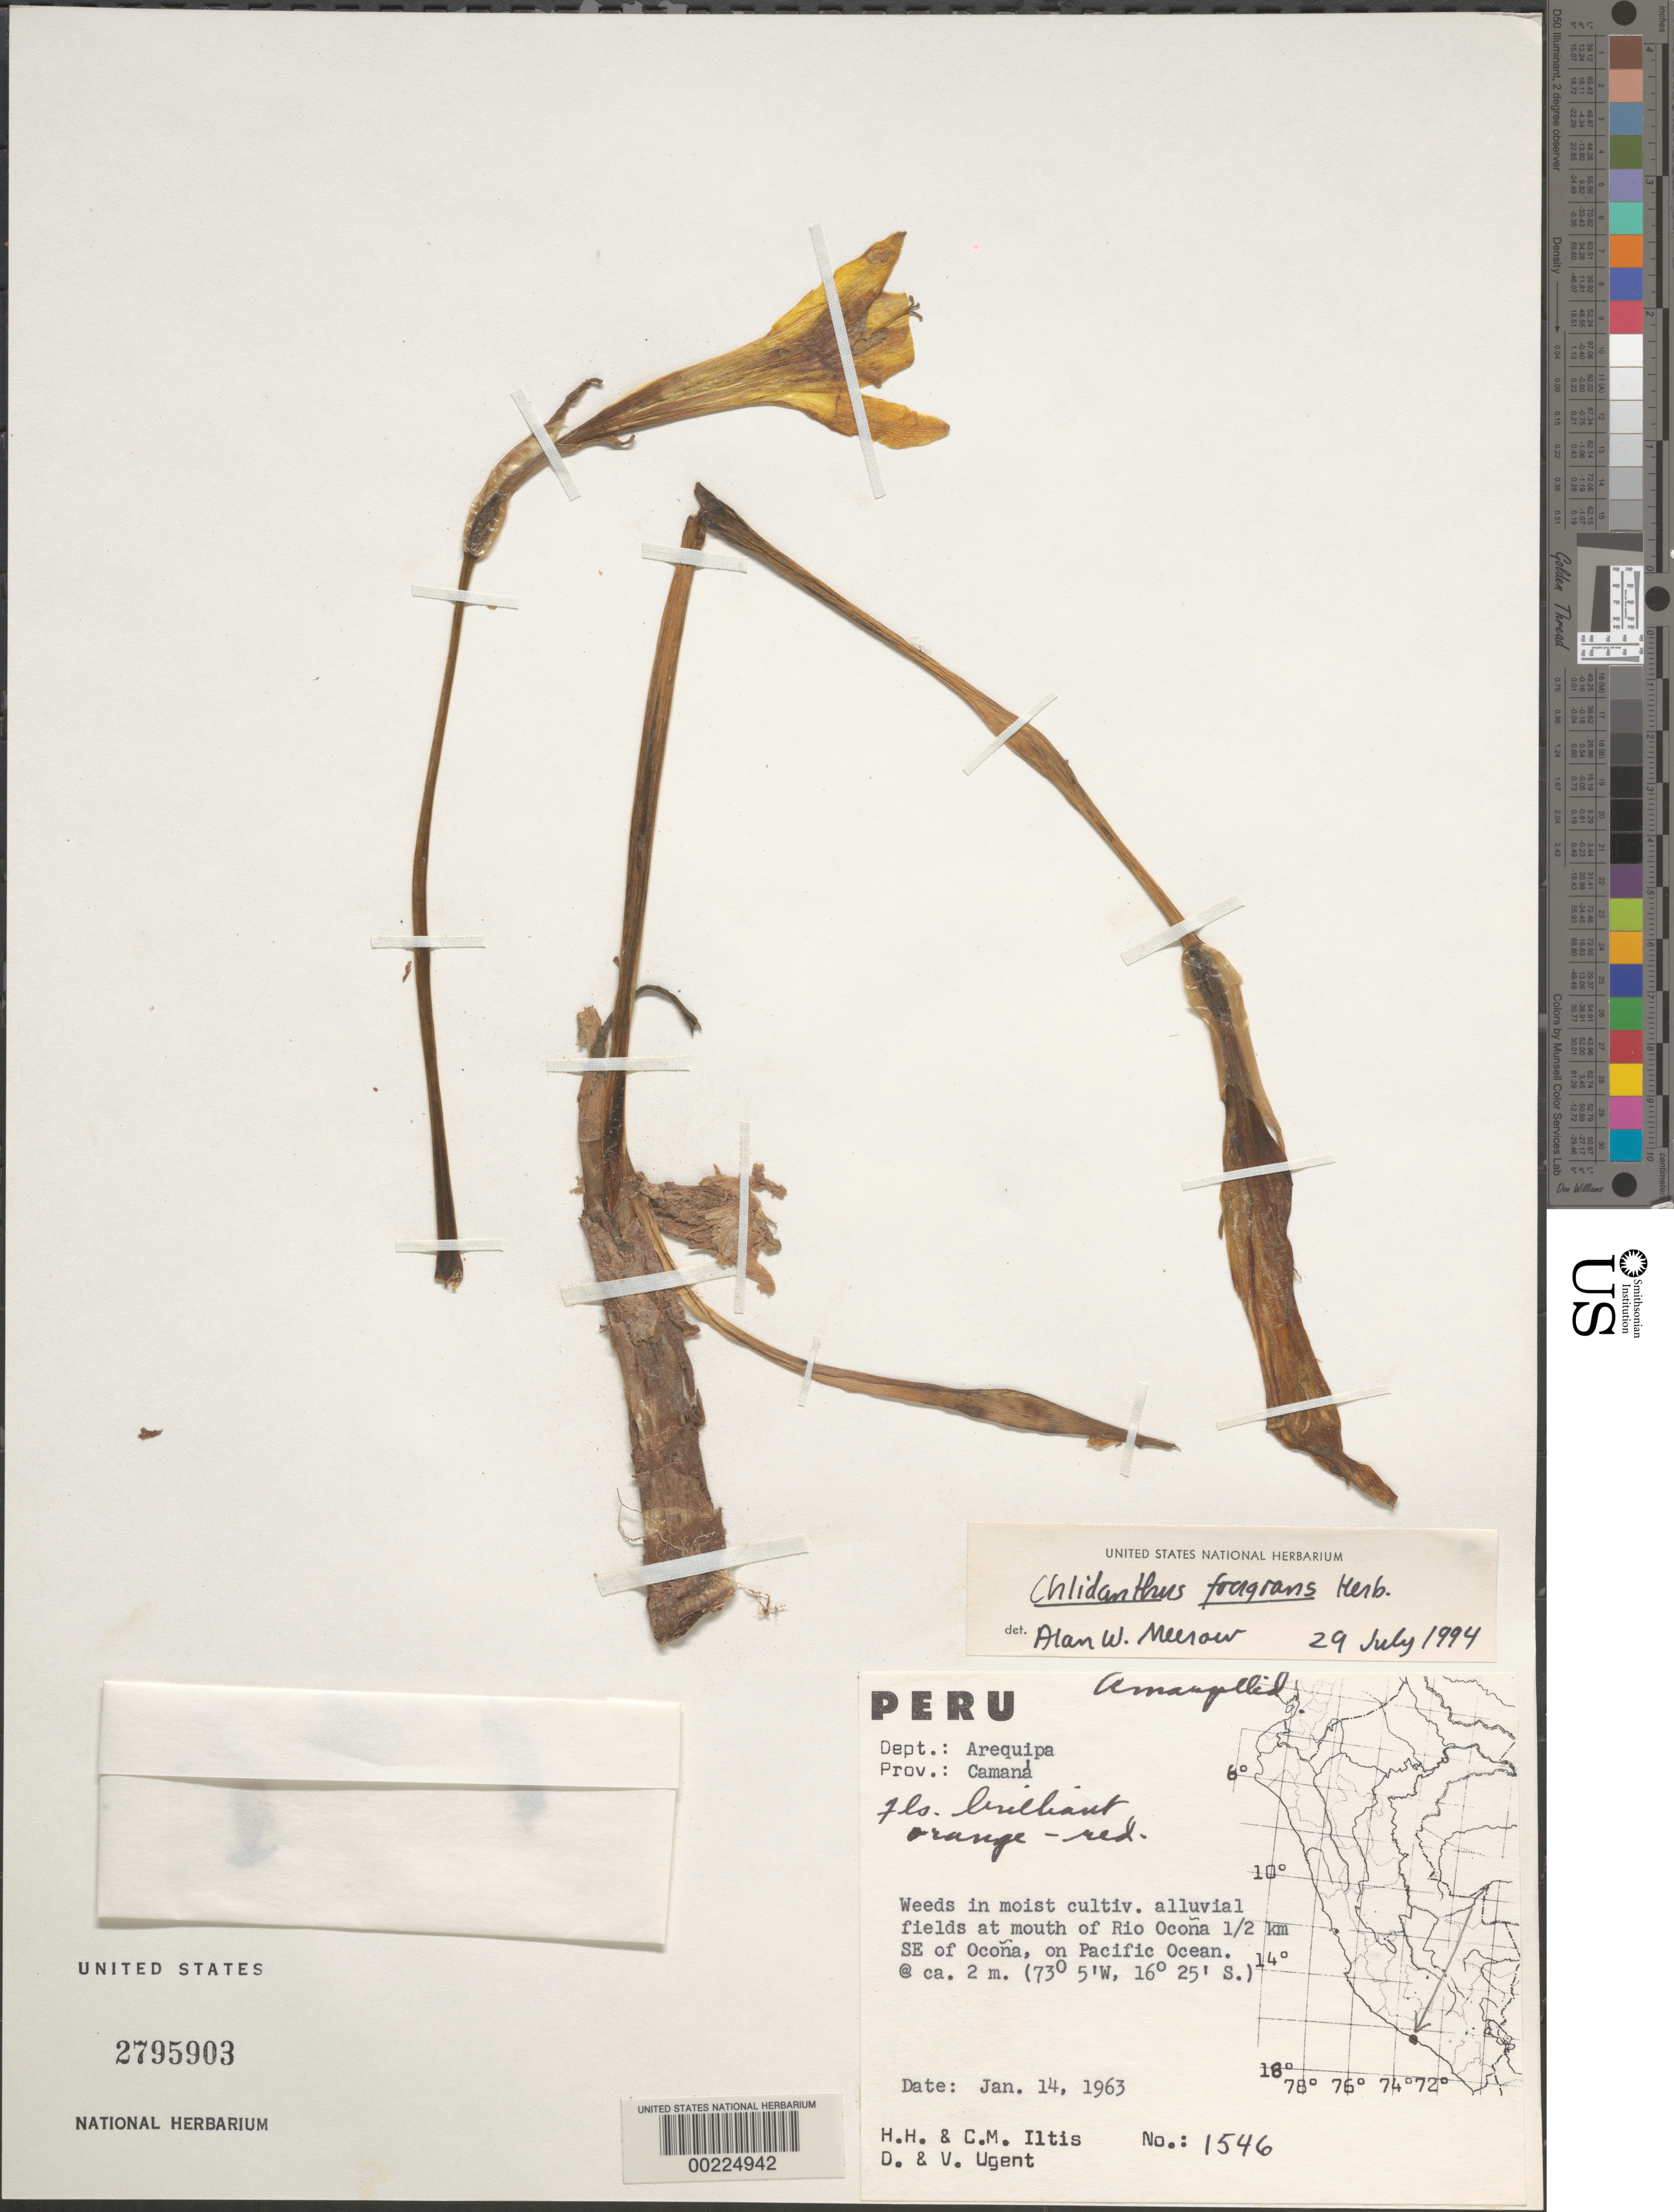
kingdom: Plantae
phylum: Tracheophyta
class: Liliopsida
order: Asparagales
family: Amaryllidaceae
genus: Chlidanthus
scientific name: Chlidanthus fragrans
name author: Herb.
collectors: H. H. Iltis, C. M Iltis, D. Ugent & V. Ugent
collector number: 1546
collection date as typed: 14 Jan 1963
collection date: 1963-01-14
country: Peru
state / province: Arequipa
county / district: Camaná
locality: at mouth of Río Ocoña 0.5 km SE of Ocoña, on Pacific Ocean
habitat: Weeds in moist cultivated alluvial fields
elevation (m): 2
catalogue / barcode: US 2795903